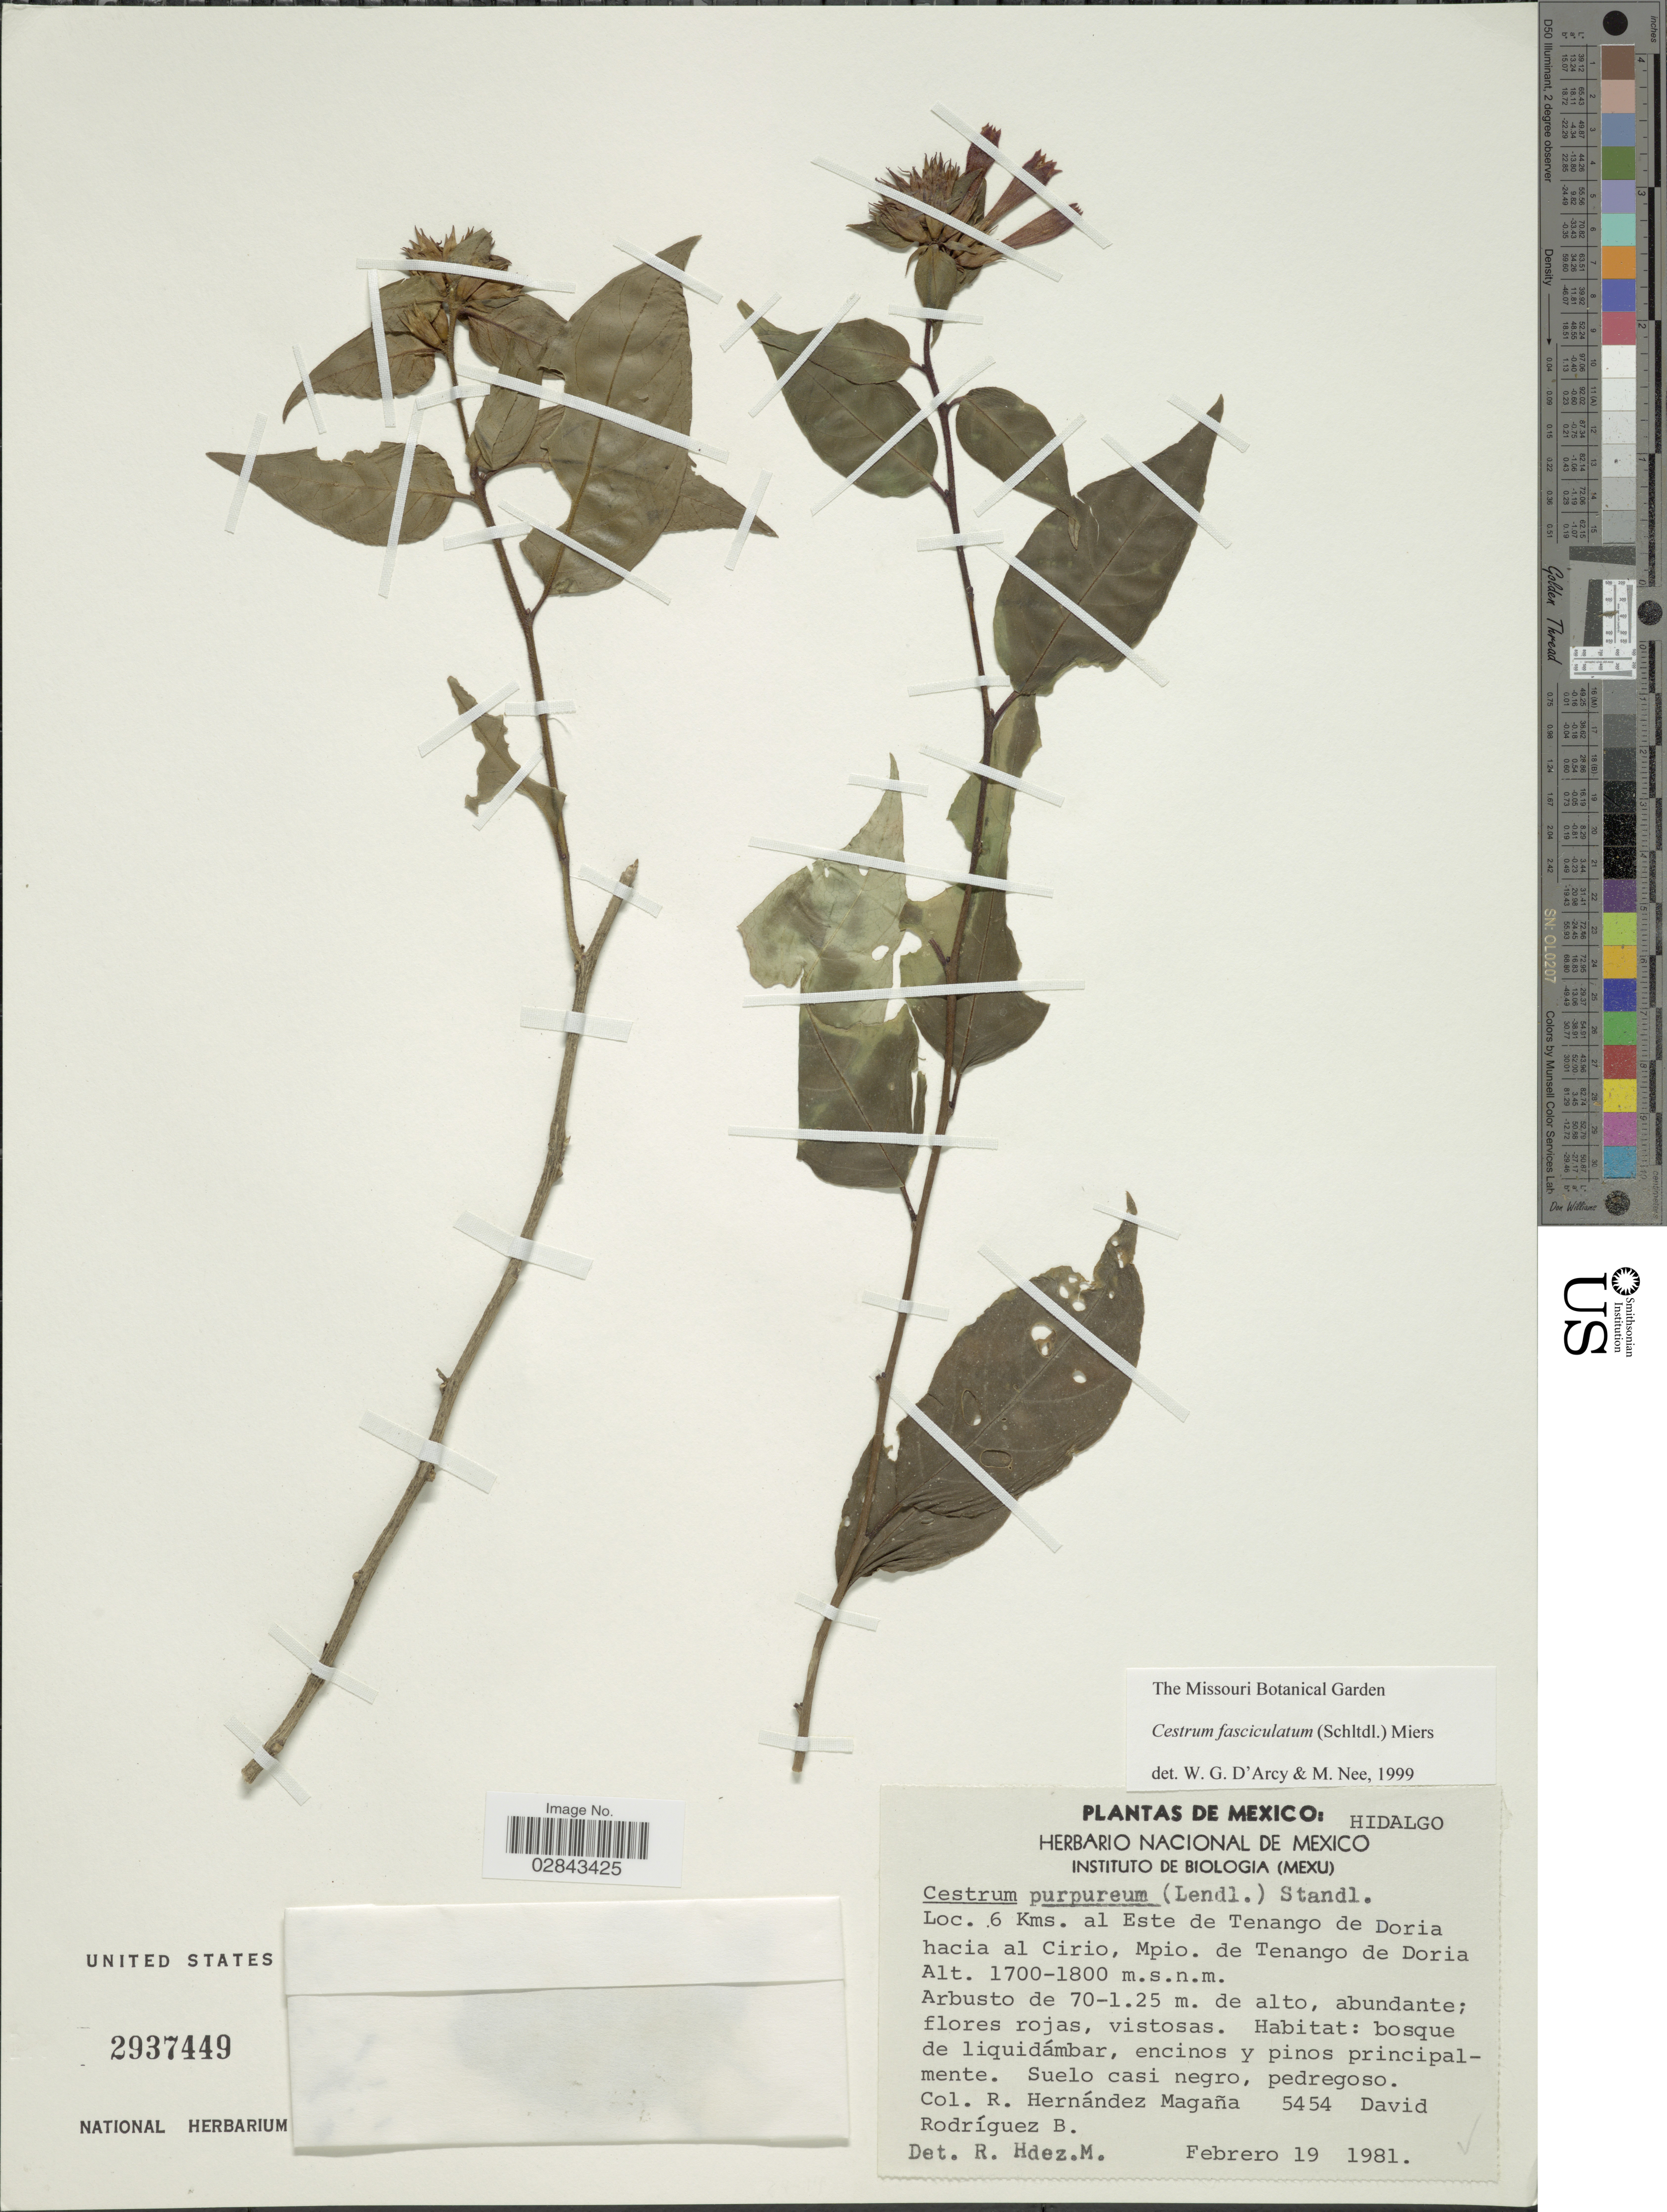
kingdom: Plantae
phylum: Tracheophyta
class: Magnoliopsida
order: Solanales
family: Solanaceae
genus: Cestrum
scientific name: Cestrum fasciculatum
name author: (Schltdl.) Miers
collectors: R. Hernández-M. & D. Rodríguez B.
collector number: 5454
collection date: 1981-02-19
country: Mexico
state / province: Hidalgo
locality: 6 Kms. al Este de Tenango de Doria hacia al Cirio, Mpio. de Tenango de Doria.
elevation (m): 1700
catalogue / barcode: US 2937449